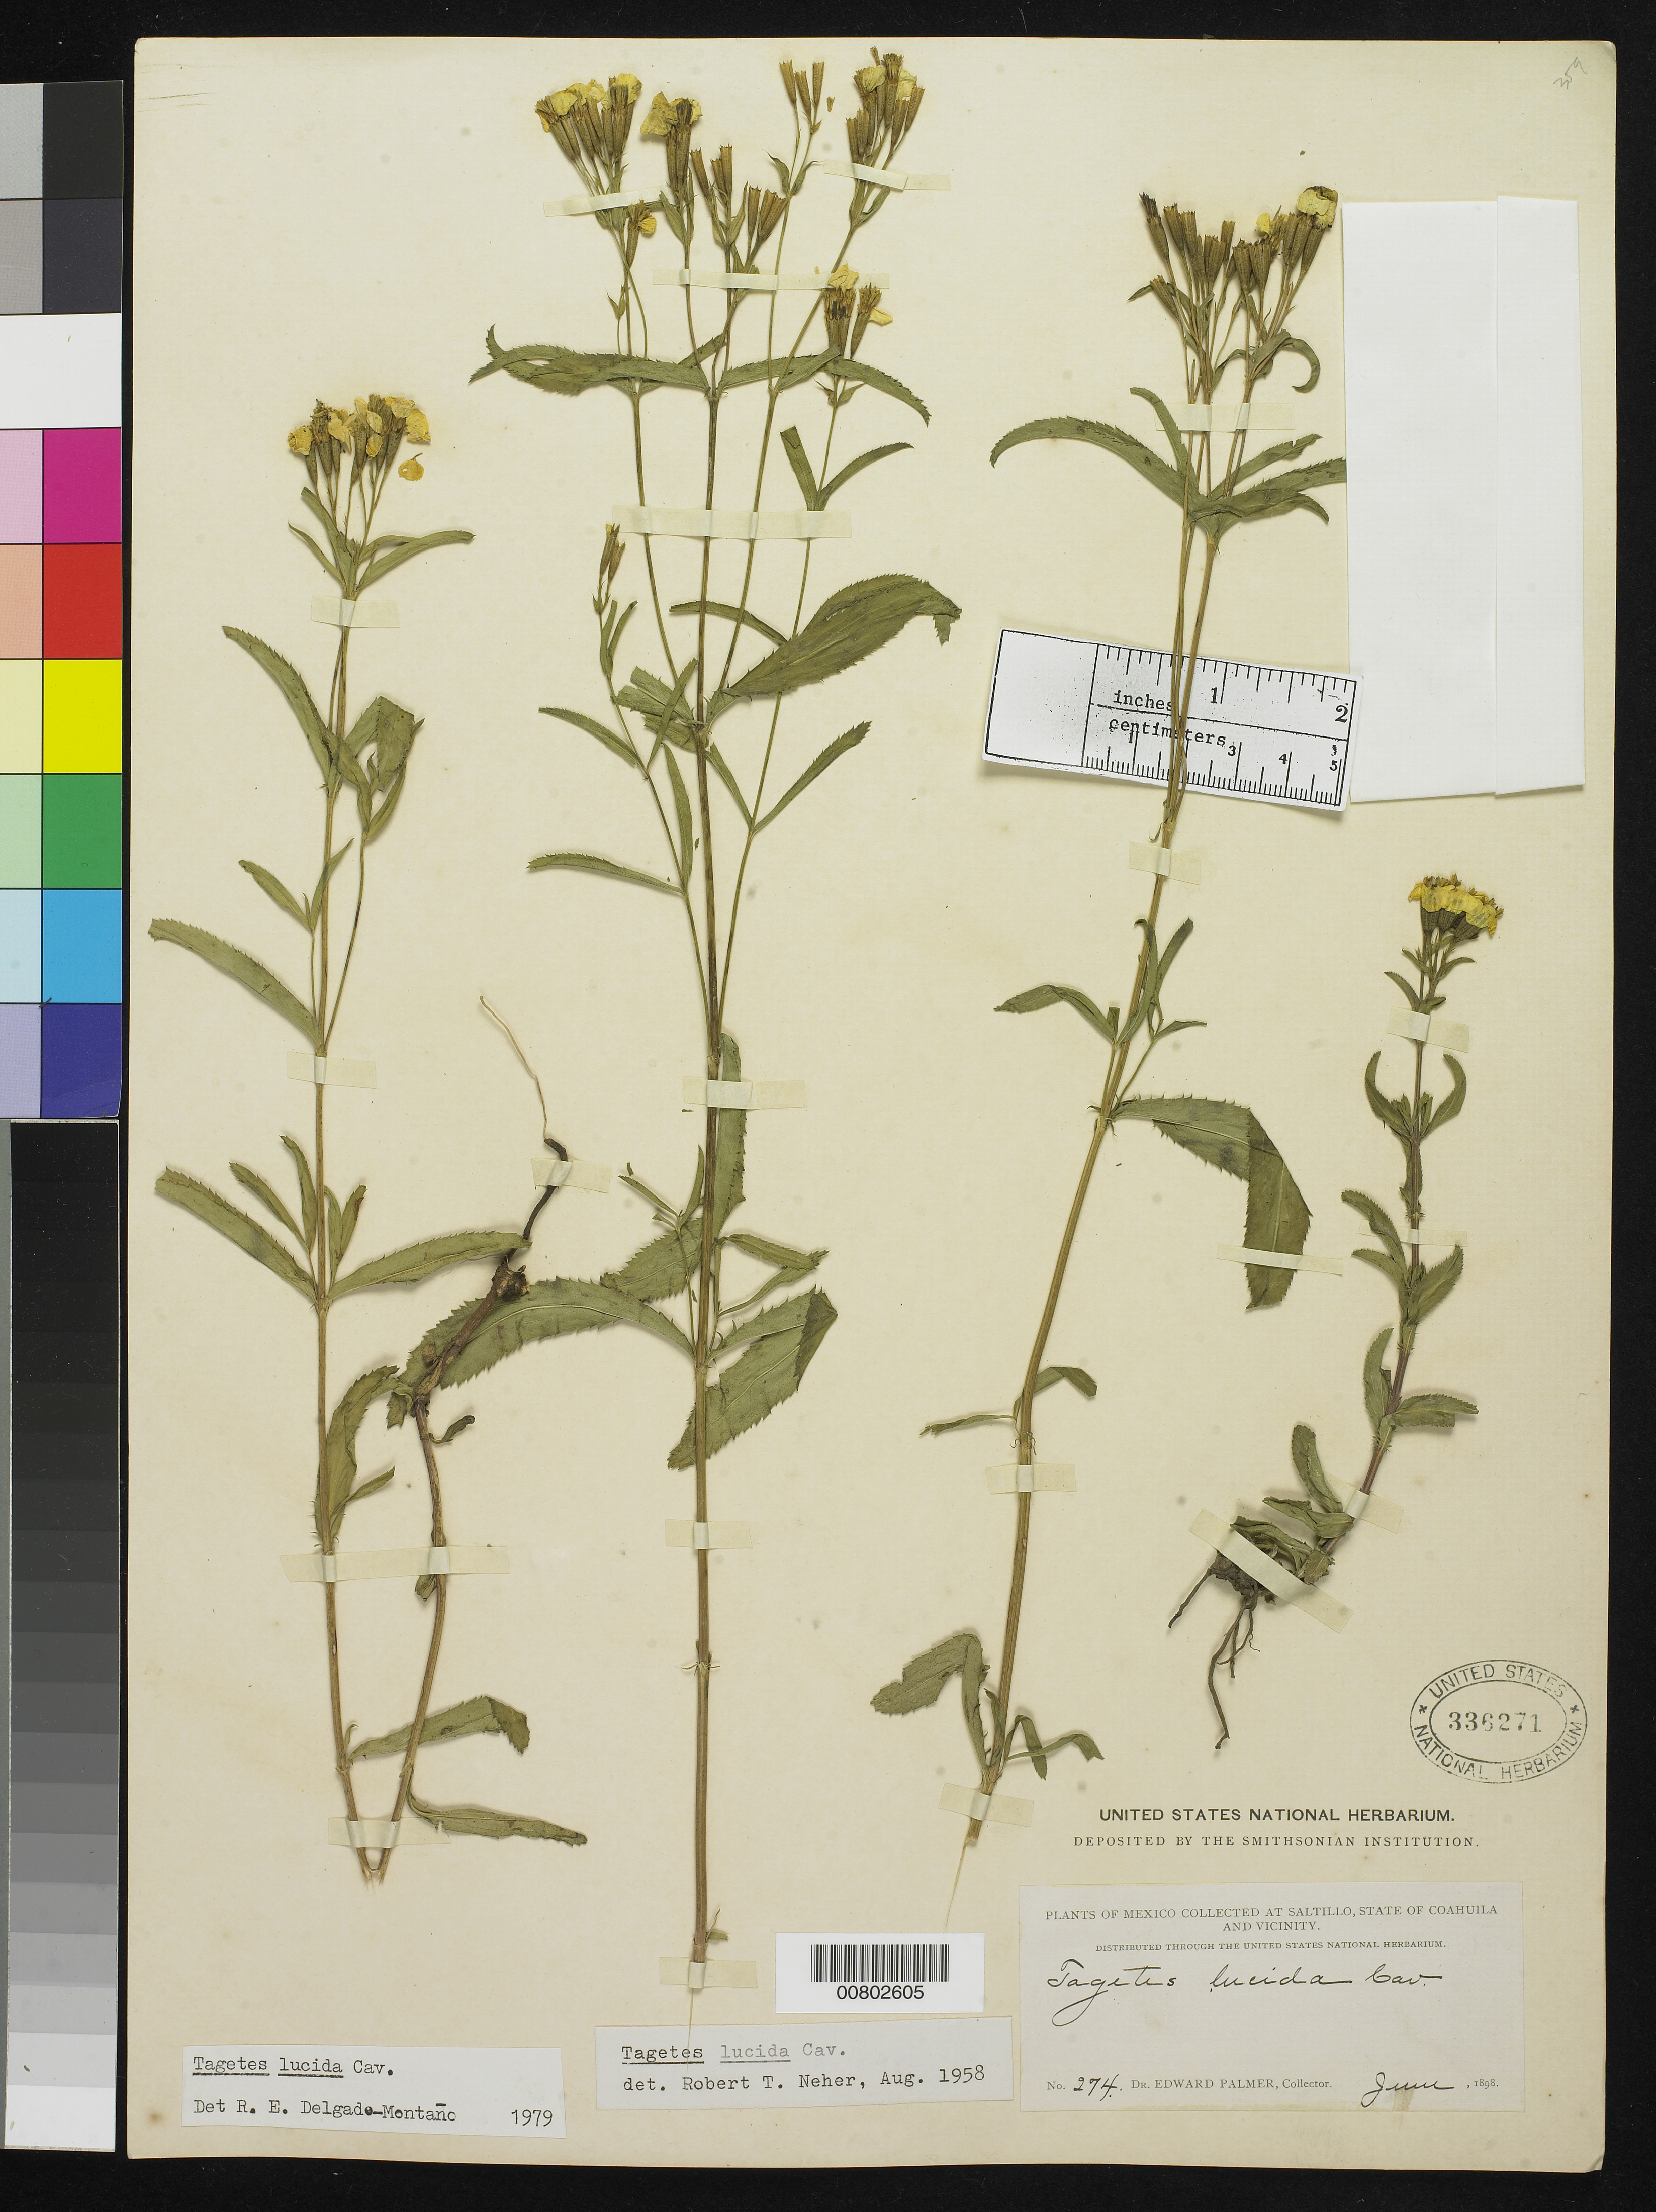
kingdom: Plantae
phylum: Tracheophyta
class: Magnoliopsida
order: Asterales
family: Asteraceae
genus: Tagetes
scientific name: Tagetes lucida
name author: Cav.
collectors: E. Palmer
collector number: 274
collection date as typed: Jun 1898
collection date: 1898-06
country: Mexico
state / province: Coahuila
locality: Saltillo, Coahuila and vicinity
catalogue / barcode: US 336271